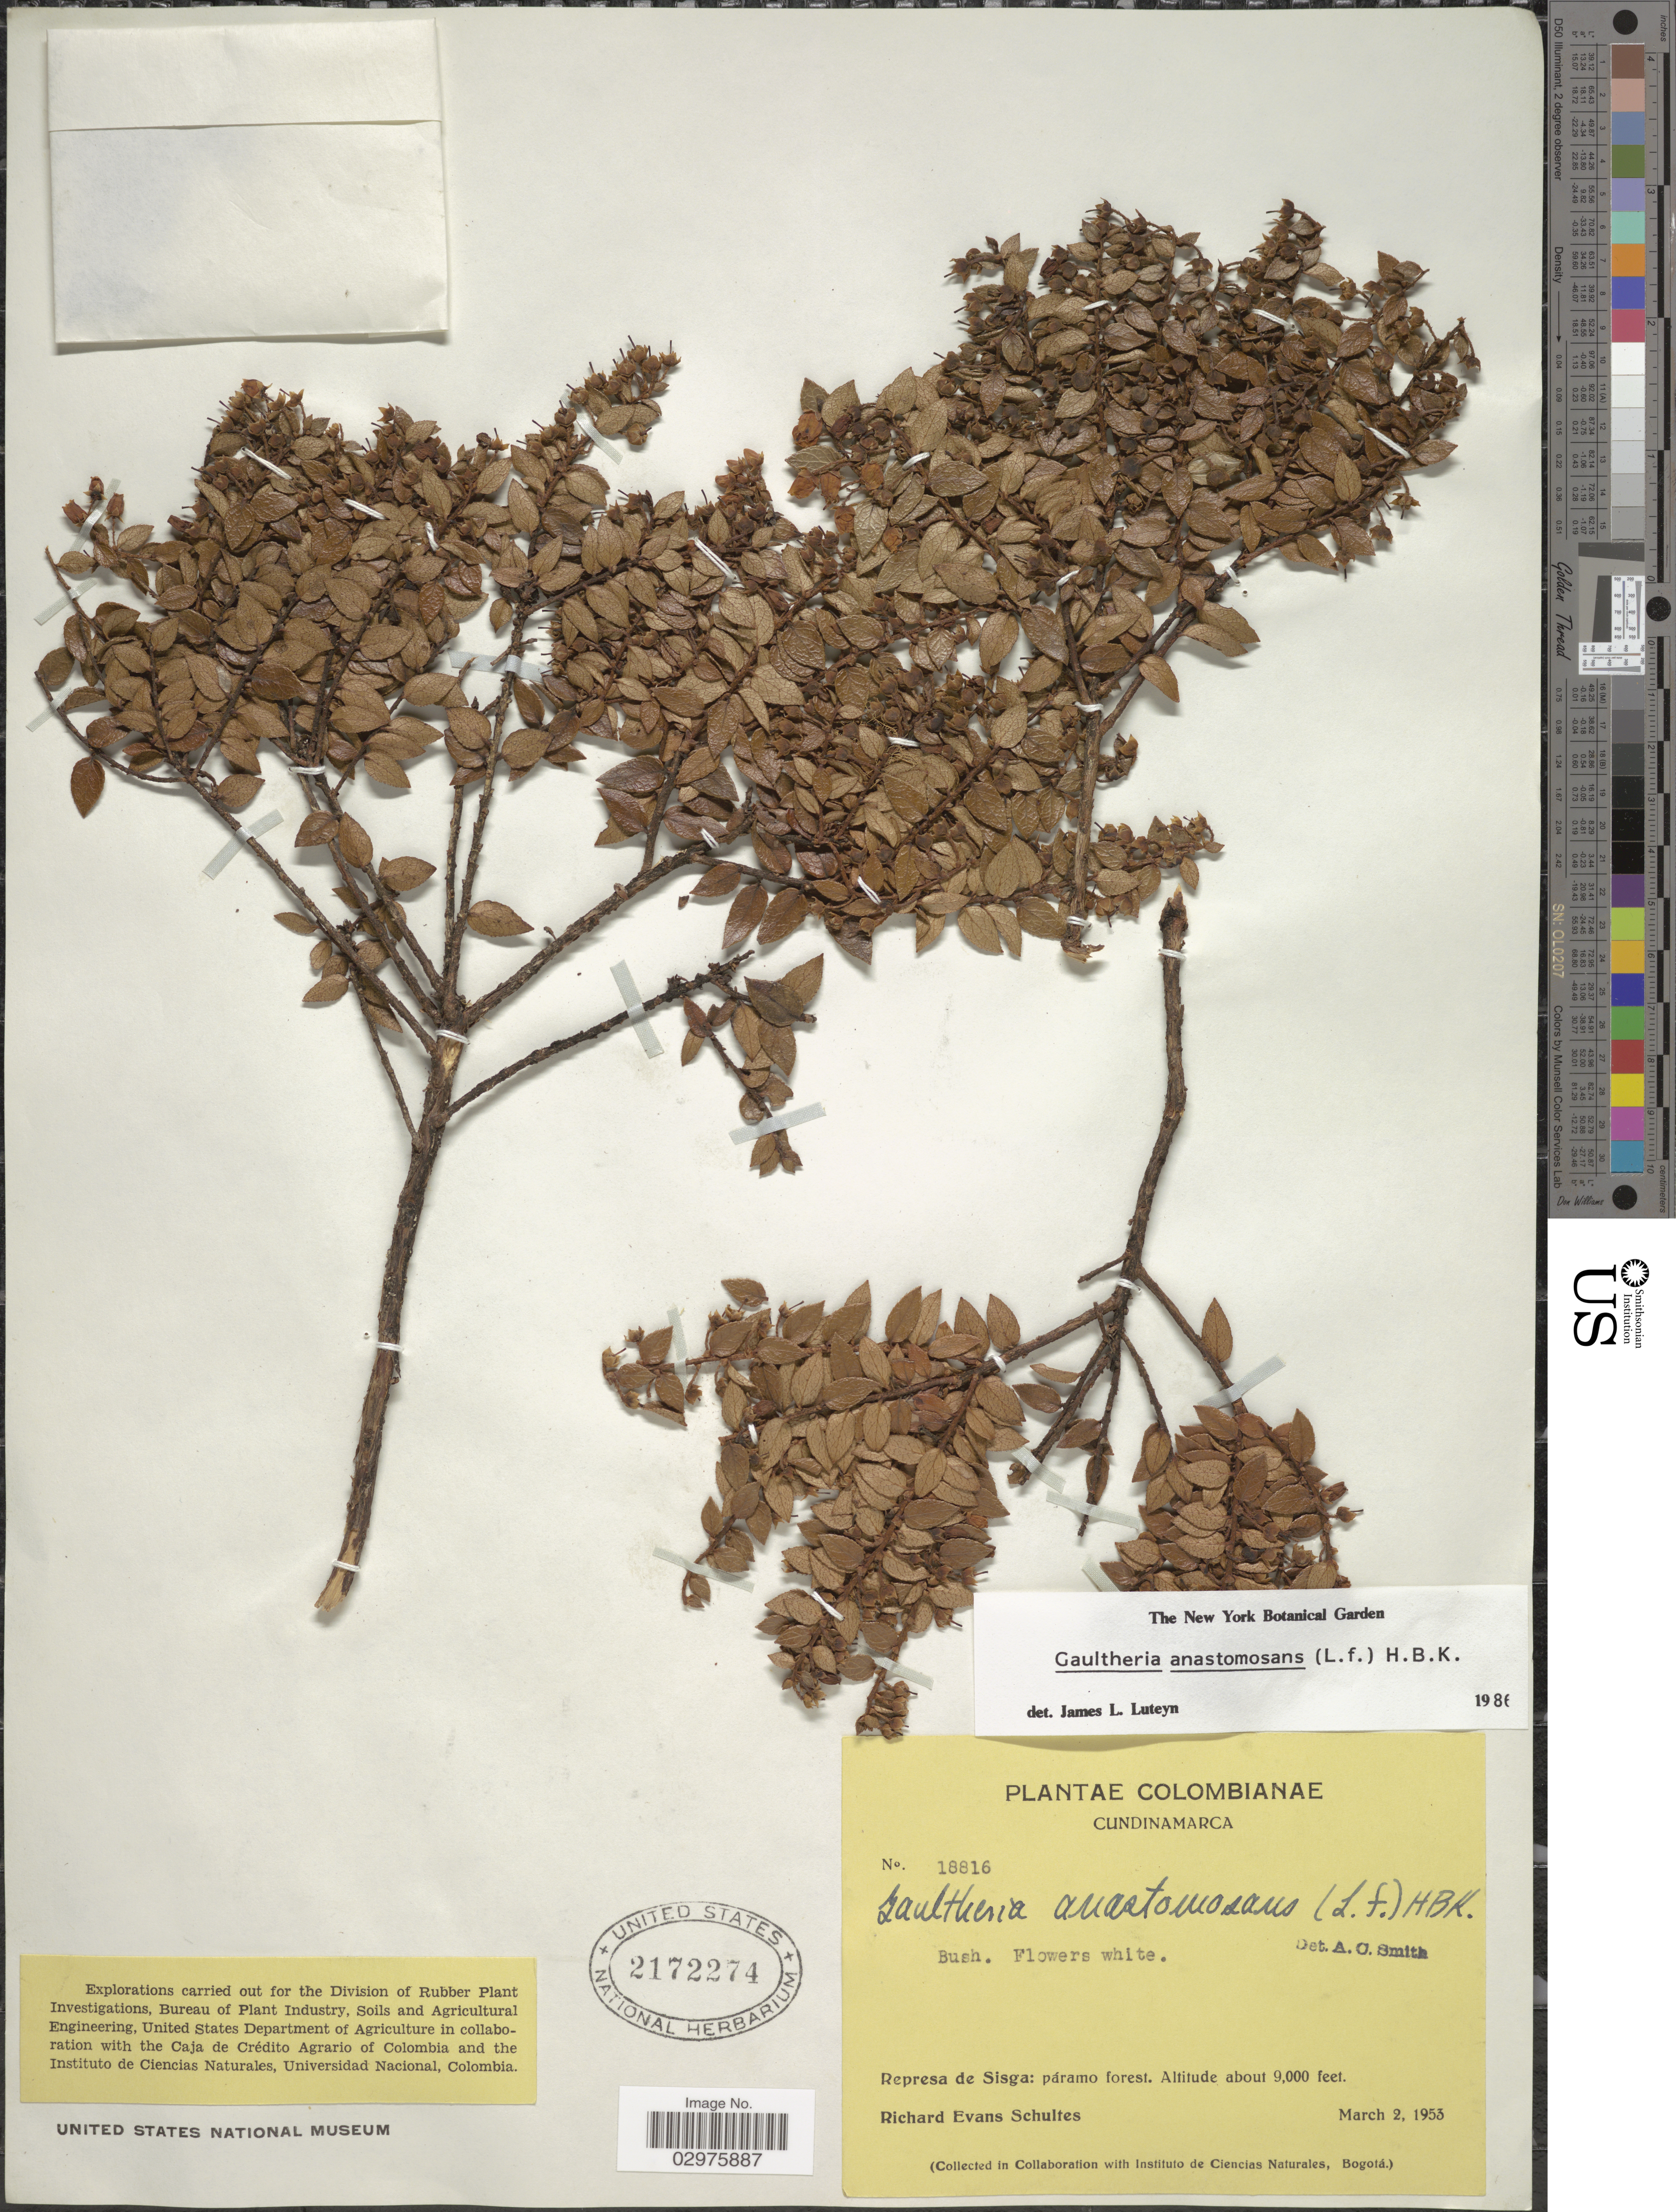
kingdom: Plantae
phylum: Tracheophyta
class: Magnoliopsida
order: Ericales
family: Ericaceae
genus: Gaultheria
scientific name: Gaultheria anastomosans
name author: (L. f.) Kunth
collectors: R. E. Schultes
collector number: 18816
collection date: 1953-03-02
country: Colombia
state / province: Cundinamarca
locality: Represa de Sisga: páramo forest.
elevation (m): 2743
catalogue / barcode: US 2172274